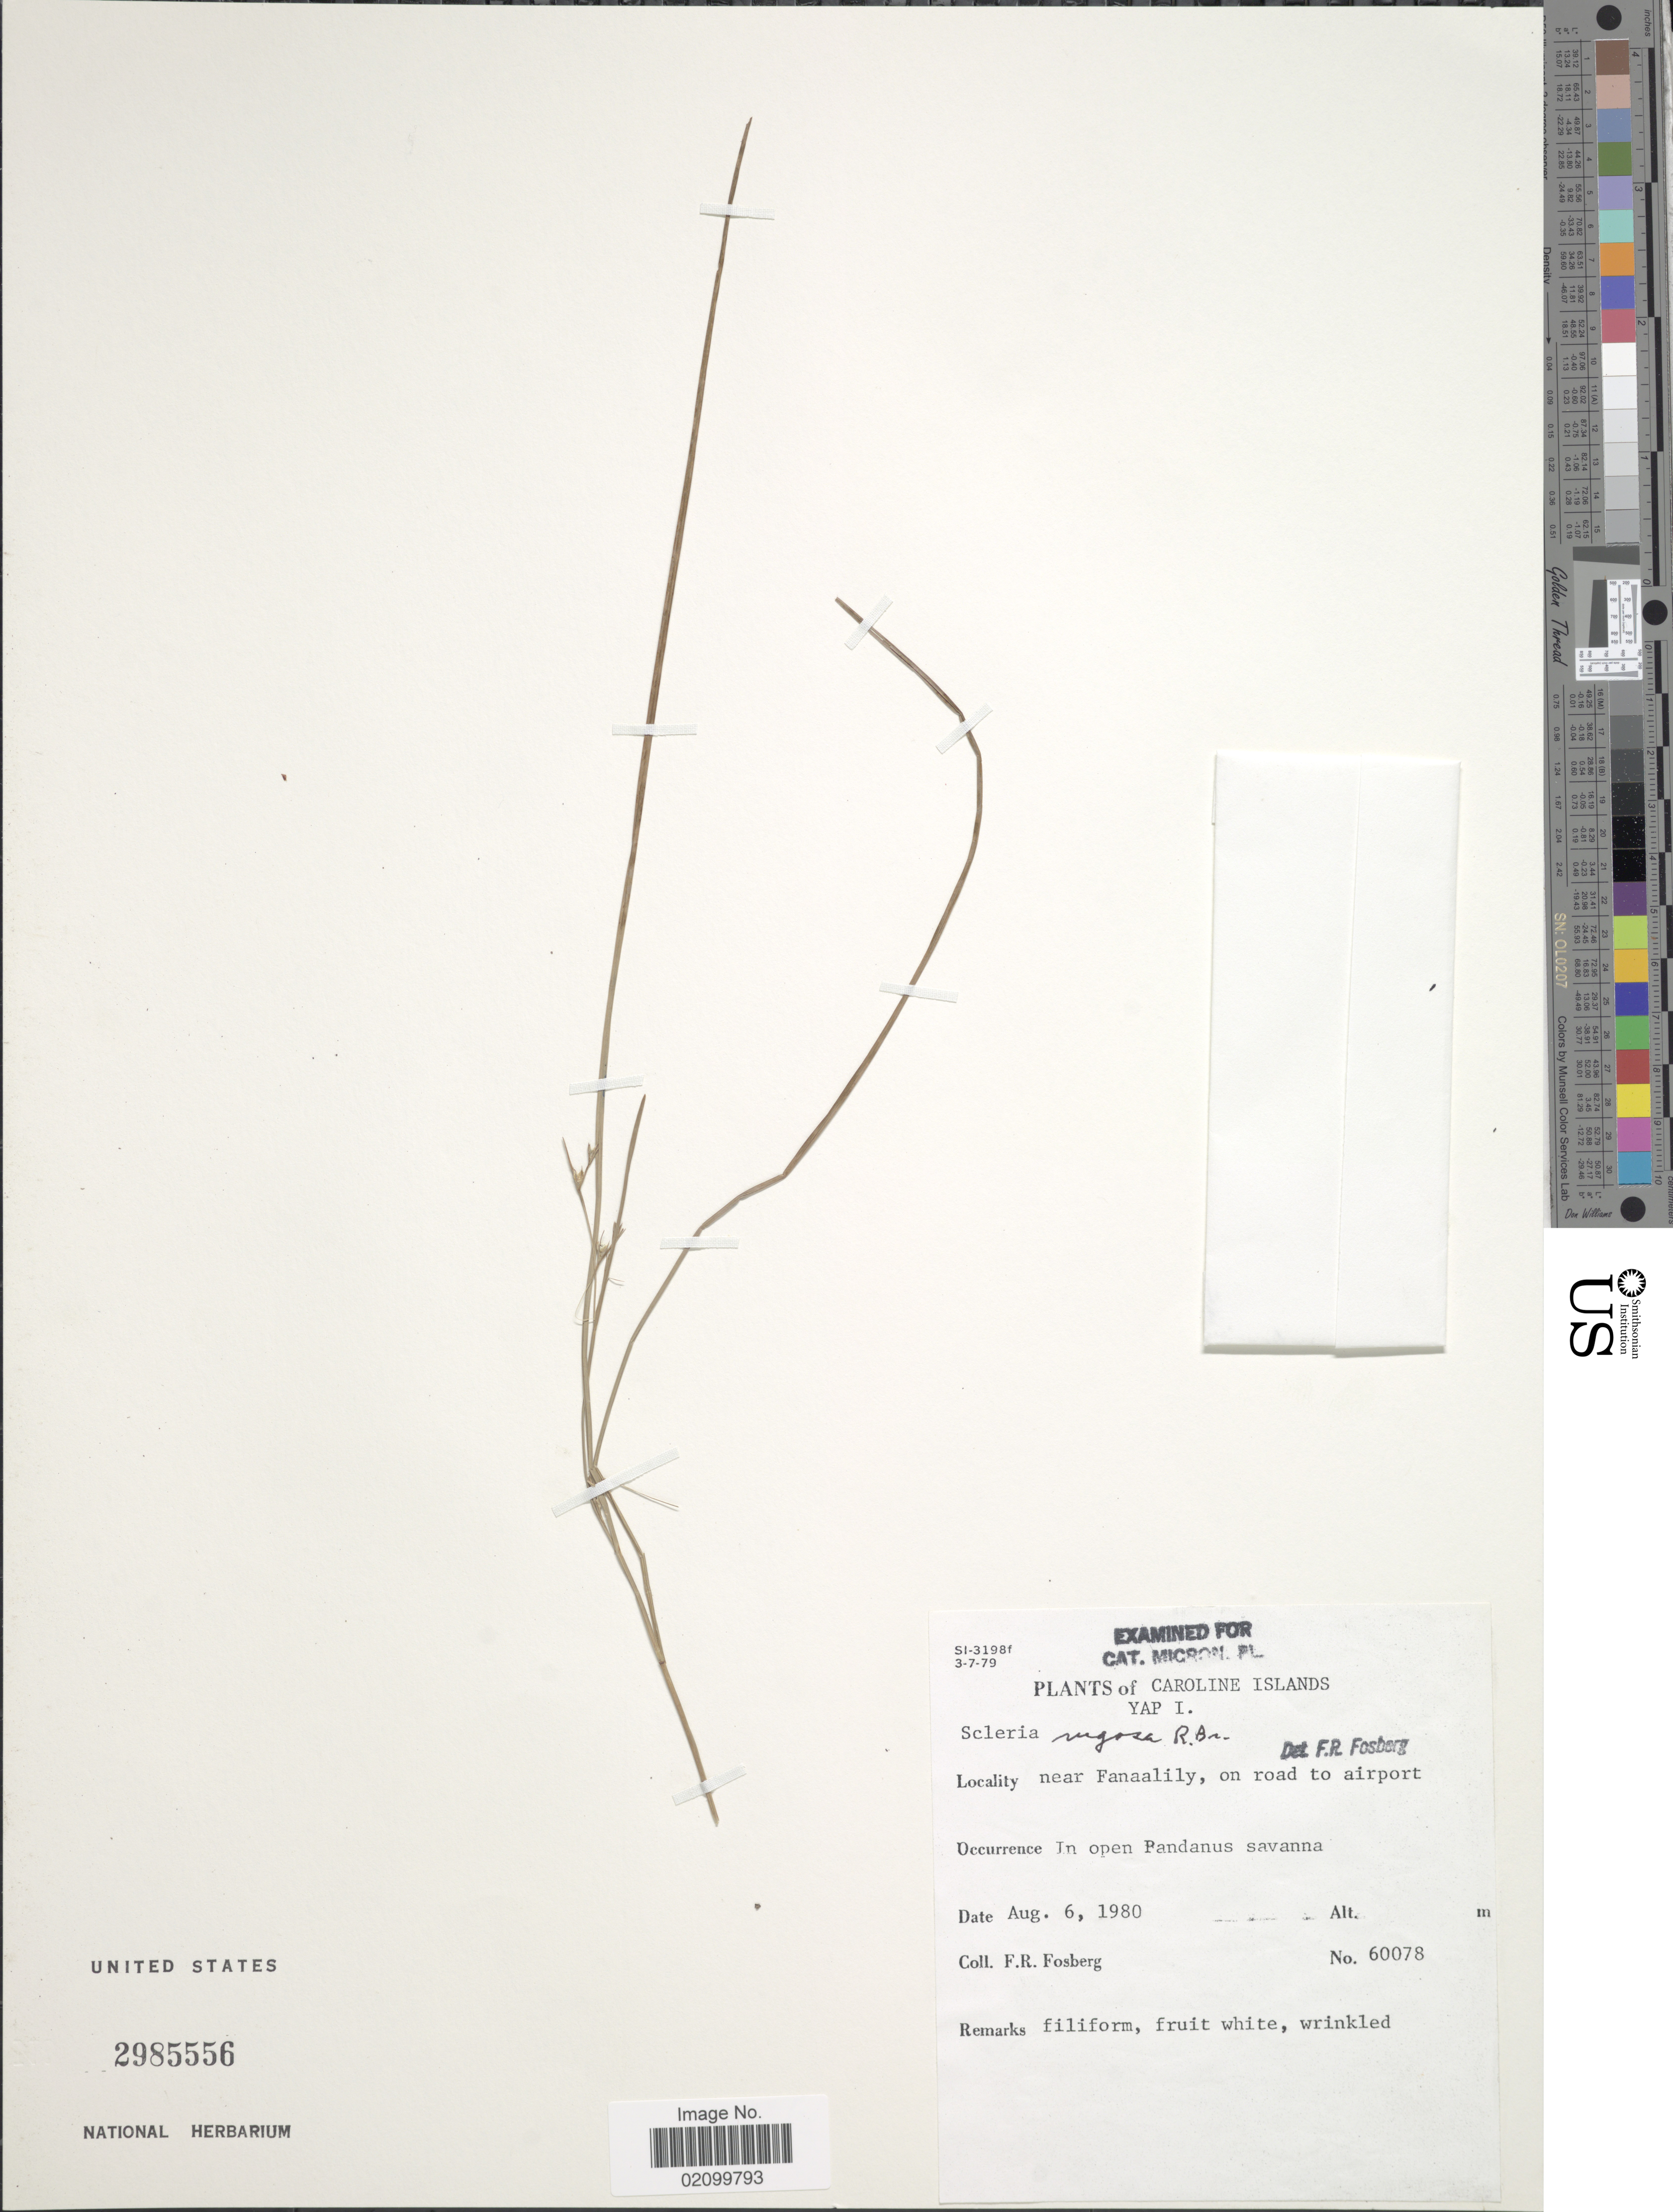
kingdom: Plantae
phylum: Tracheophyta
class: Liliopsida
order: Poales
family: Cyperaceae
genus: Scleria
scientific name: Scleria rugosa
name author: R. Br.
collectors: F. R. Fosberg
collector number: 60078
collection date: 1980-08-06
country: Micronesia, Federated States of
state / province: Yap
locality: Caroline Islands. Yap I., near Fanaalily, on road to airport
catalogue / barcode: US 2985556